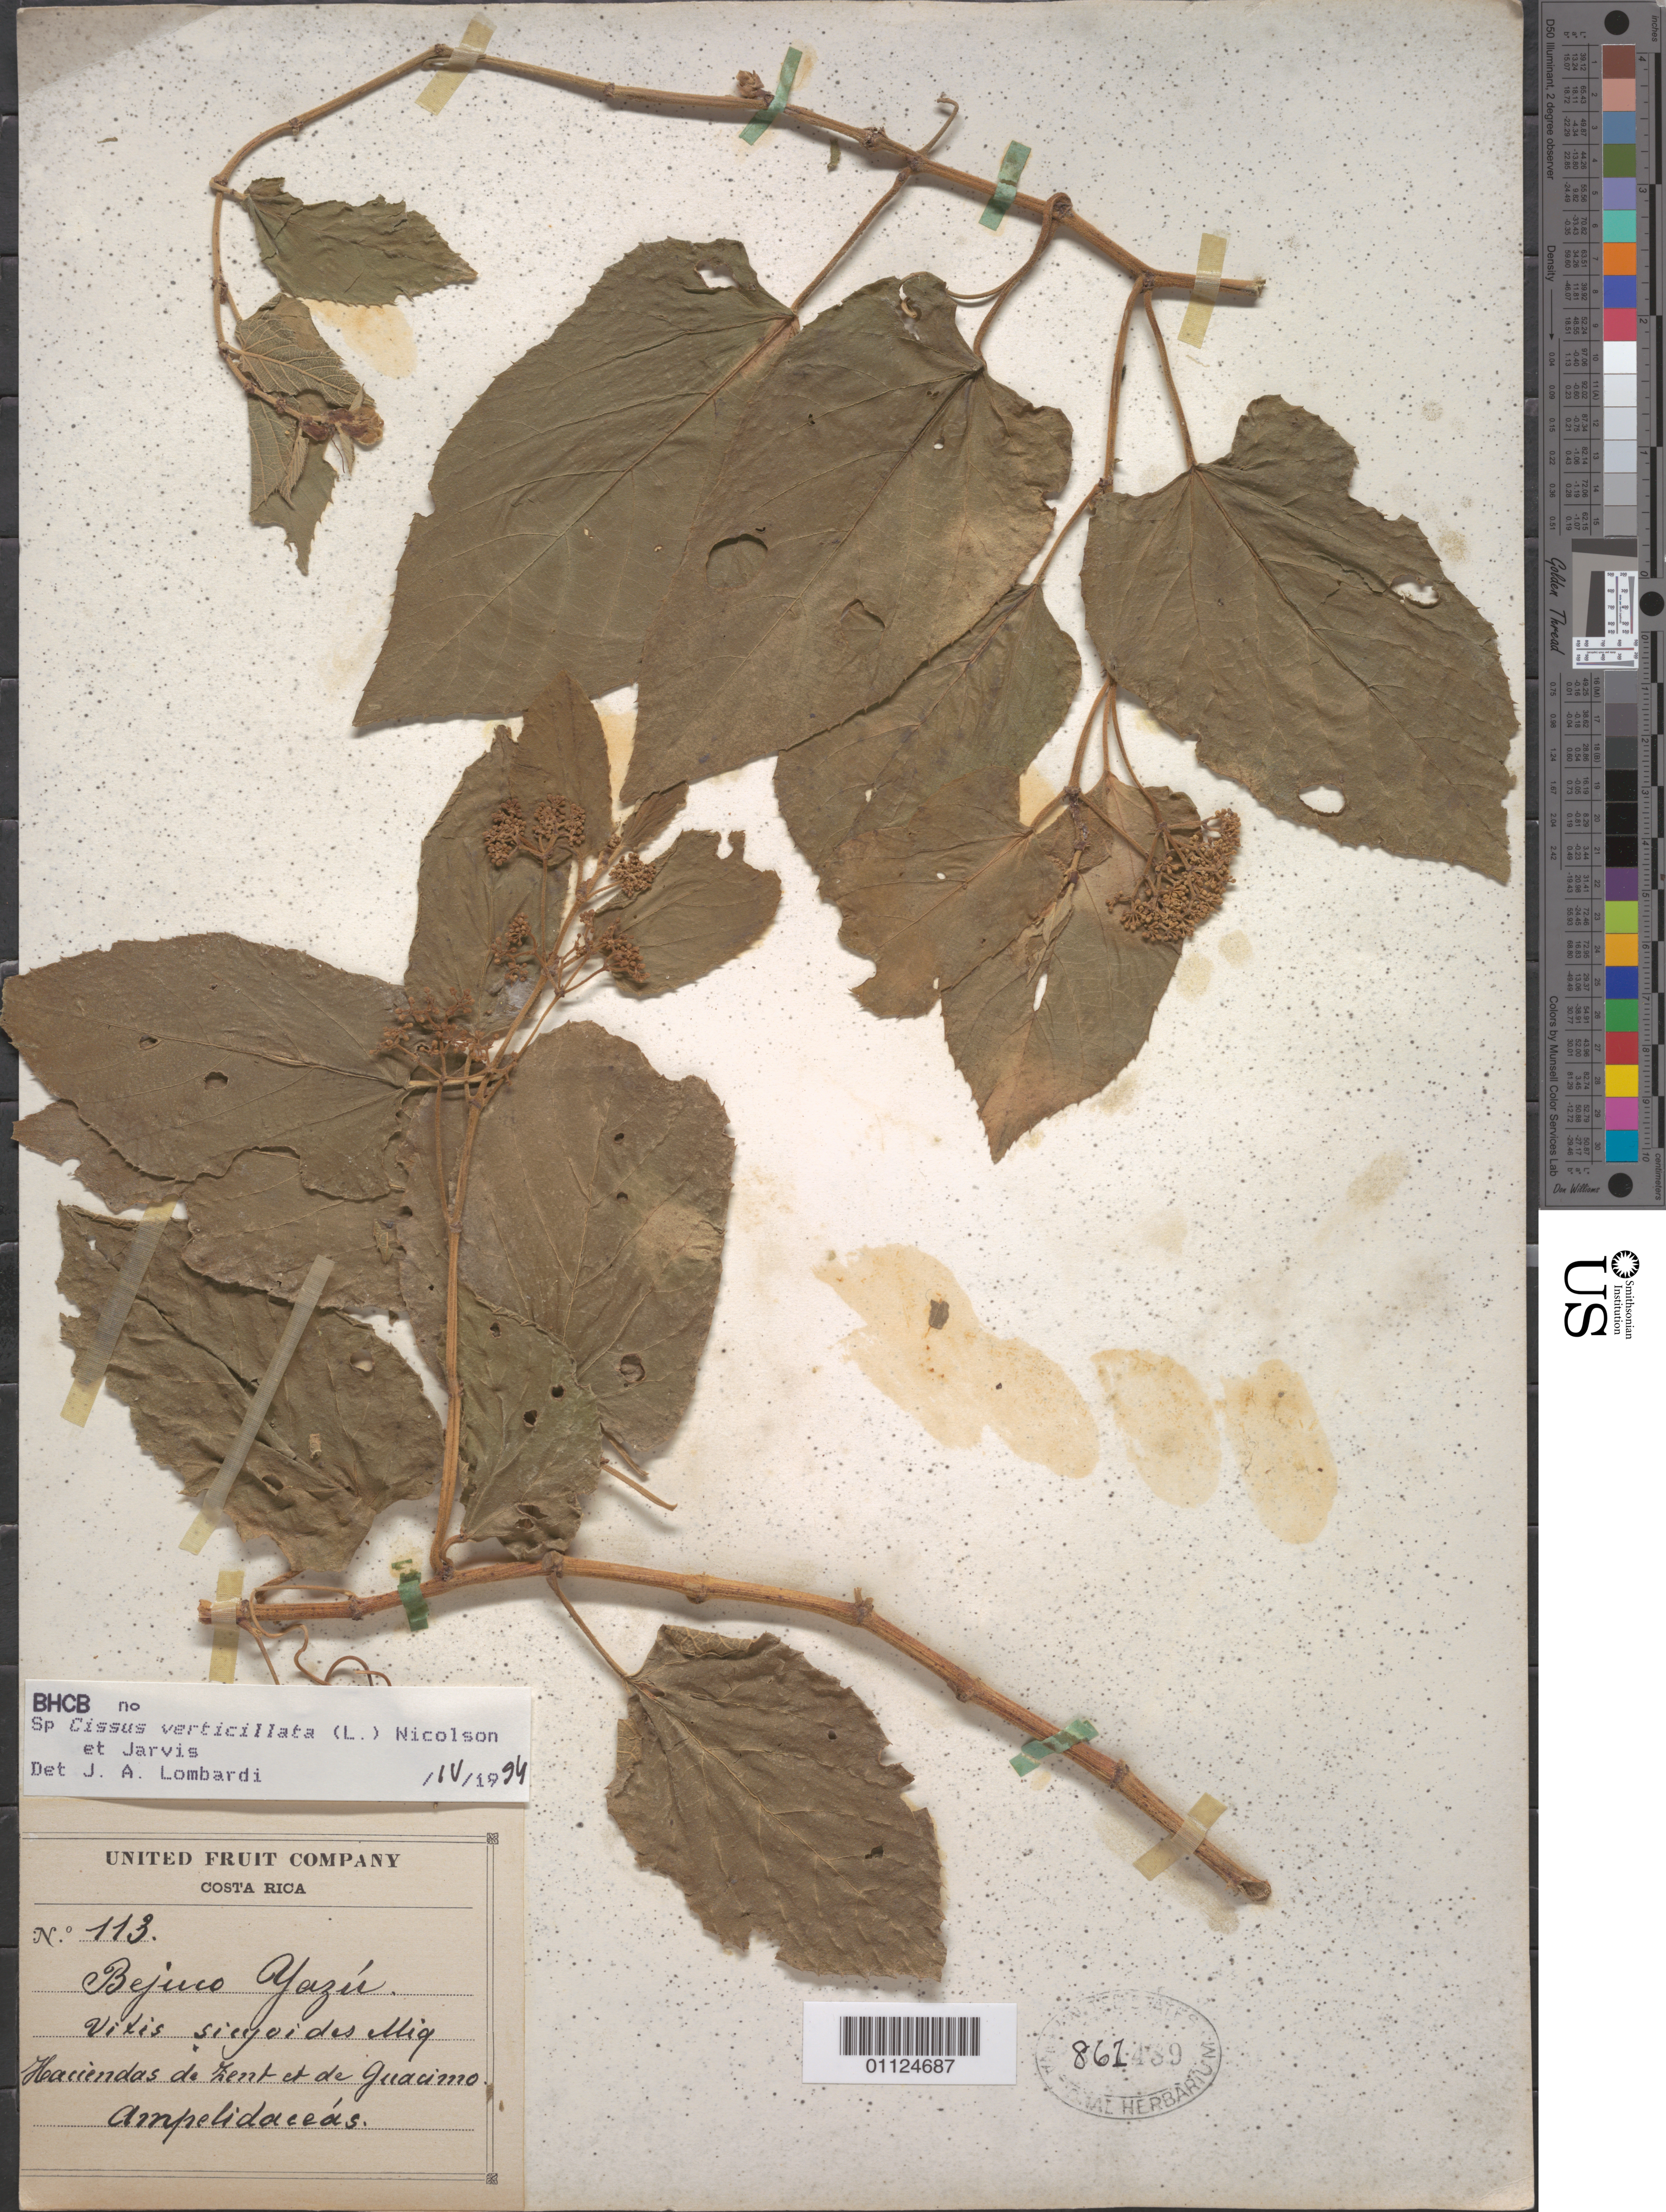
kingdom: Plantae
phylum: Tracheophyta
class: Magnoliopsida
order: Vitales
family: Vitaceae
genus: Cissus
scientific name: Cissus verticillata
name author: (L.) Nicolson & C.E. Jarvis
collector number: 113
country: Costa Rica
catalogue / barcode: US 867489